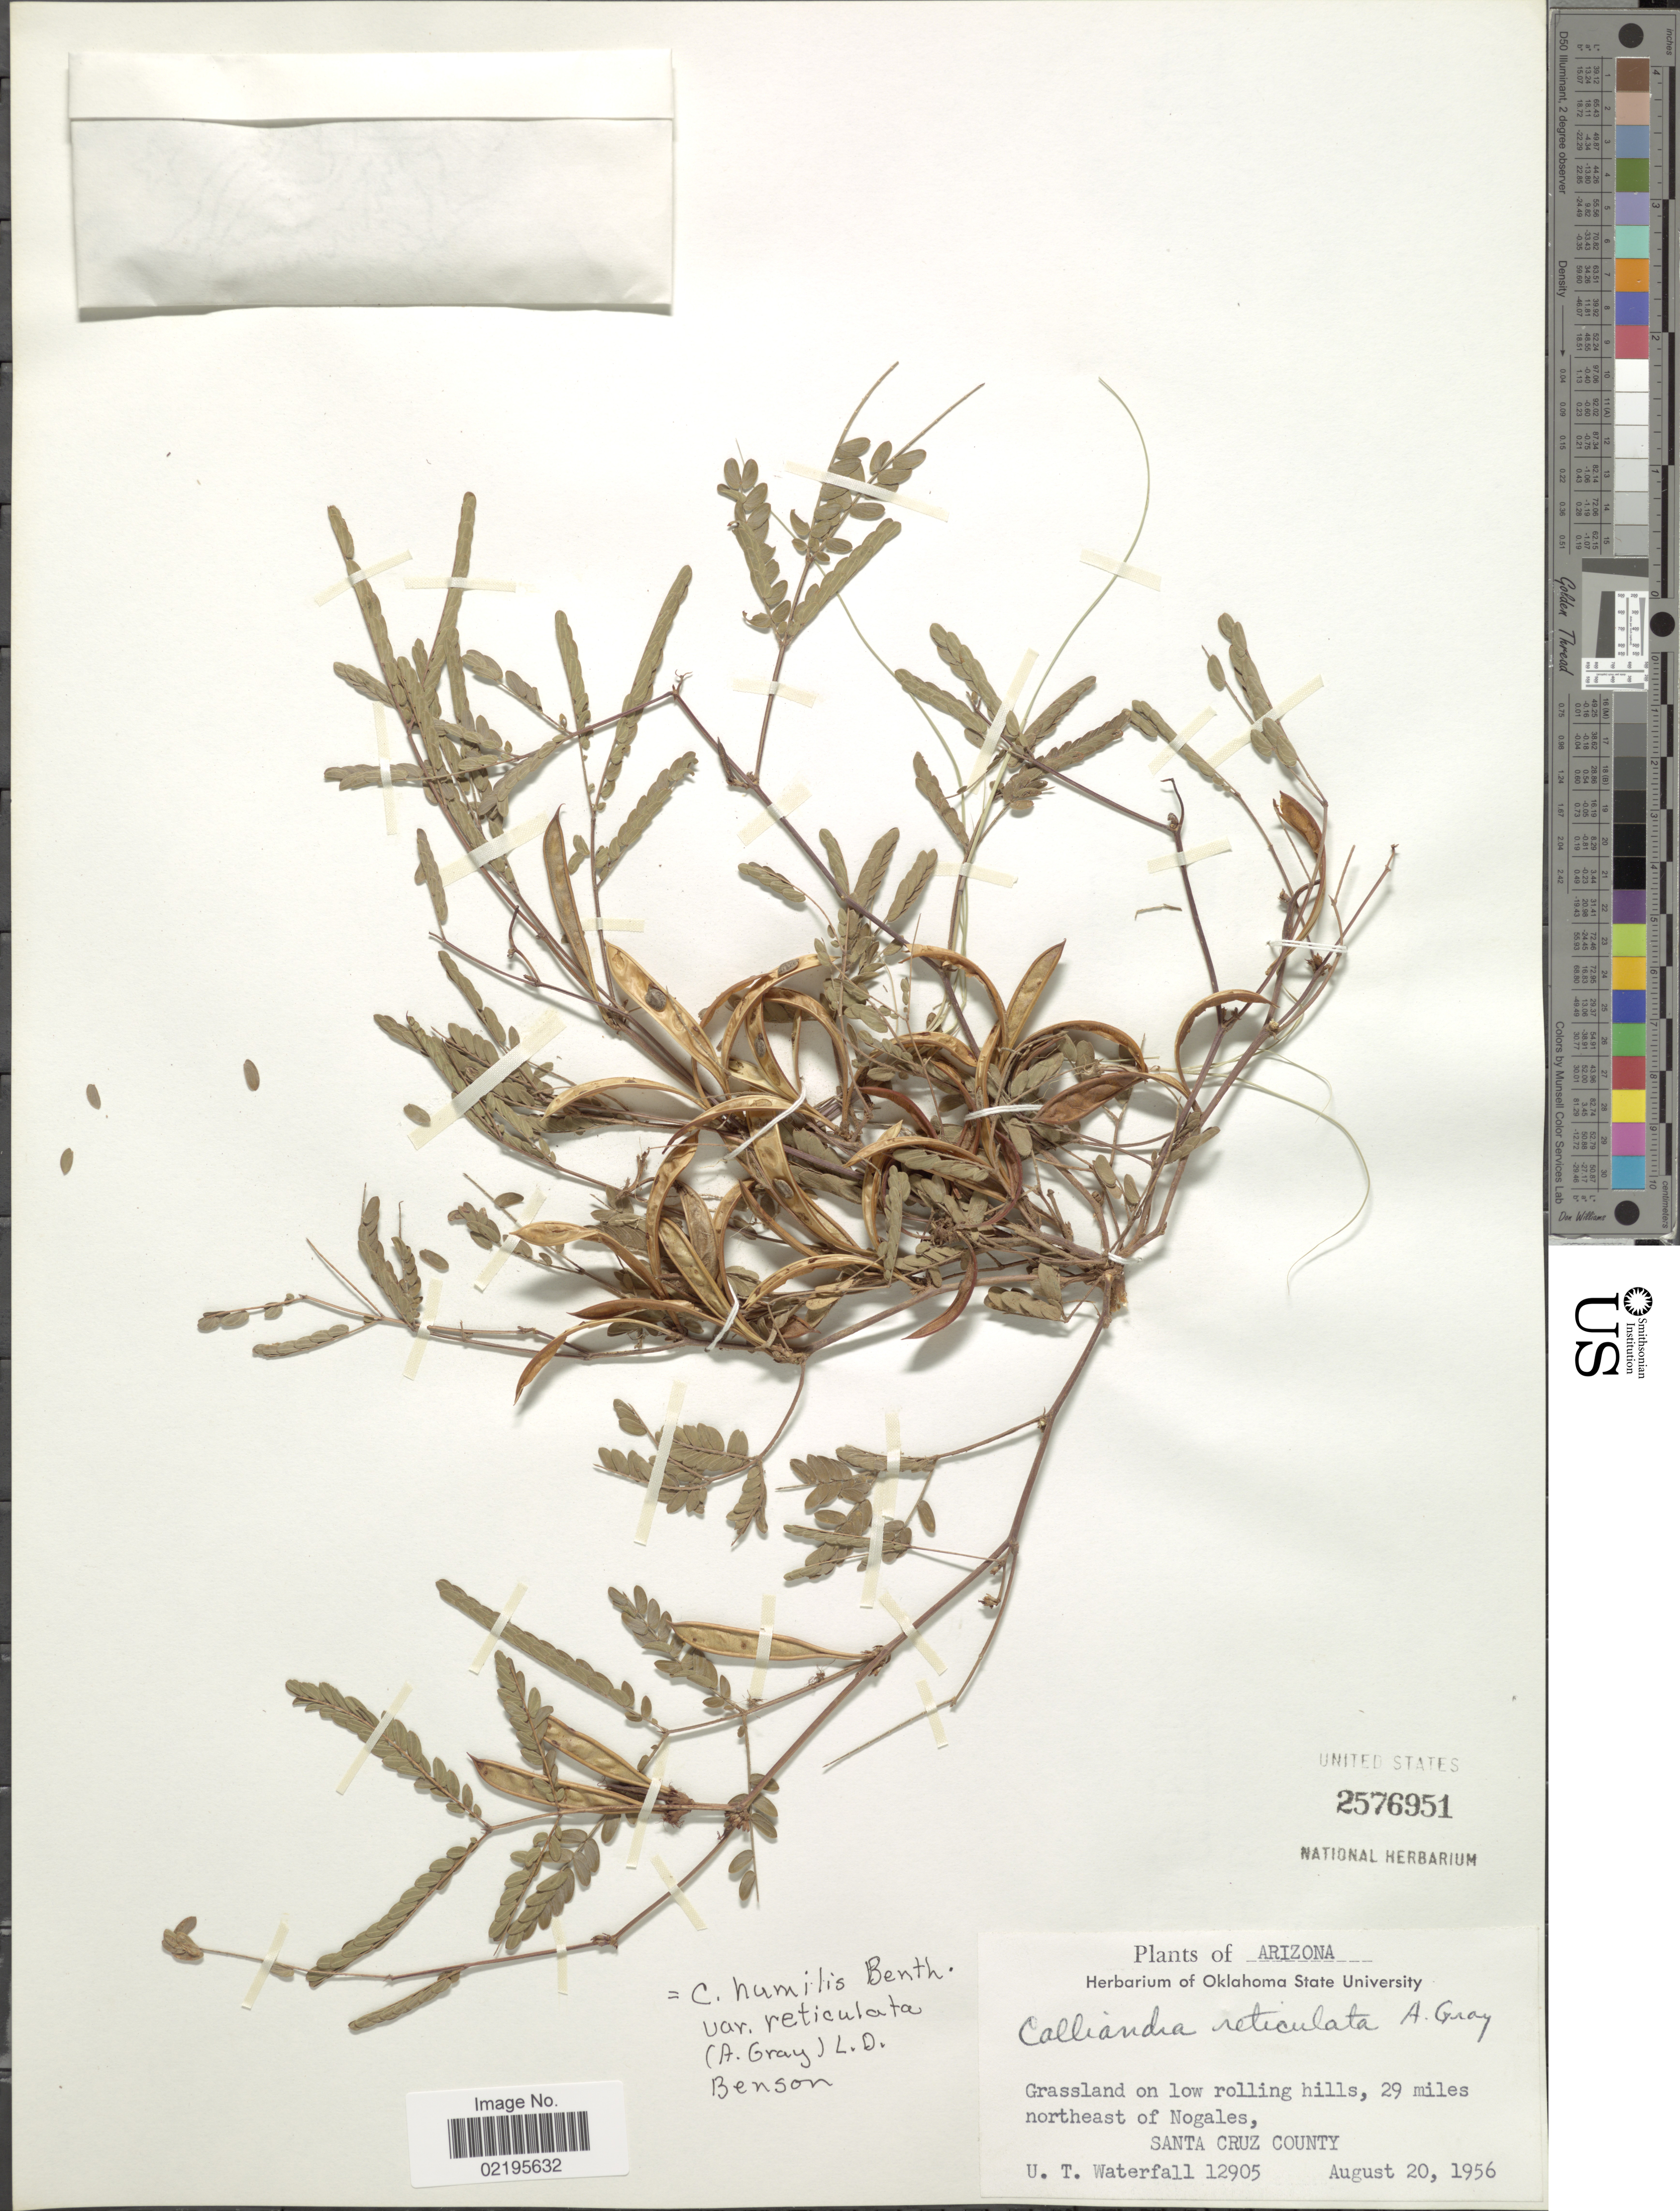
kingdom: Plantae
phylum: Tracheophyta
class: Magnoliopsida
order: Fabales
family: Fabaceae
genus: Calliandra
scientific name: Calliandra humilis var. reticulata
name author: (A. Gray) L.D. Benson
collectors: U. T. Waterfall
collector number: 12905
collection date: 1956-08-20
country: United States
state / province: Arizona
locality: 29 miles northeasrt of Nogales, Santa Cruz County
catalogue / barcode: US 2576951